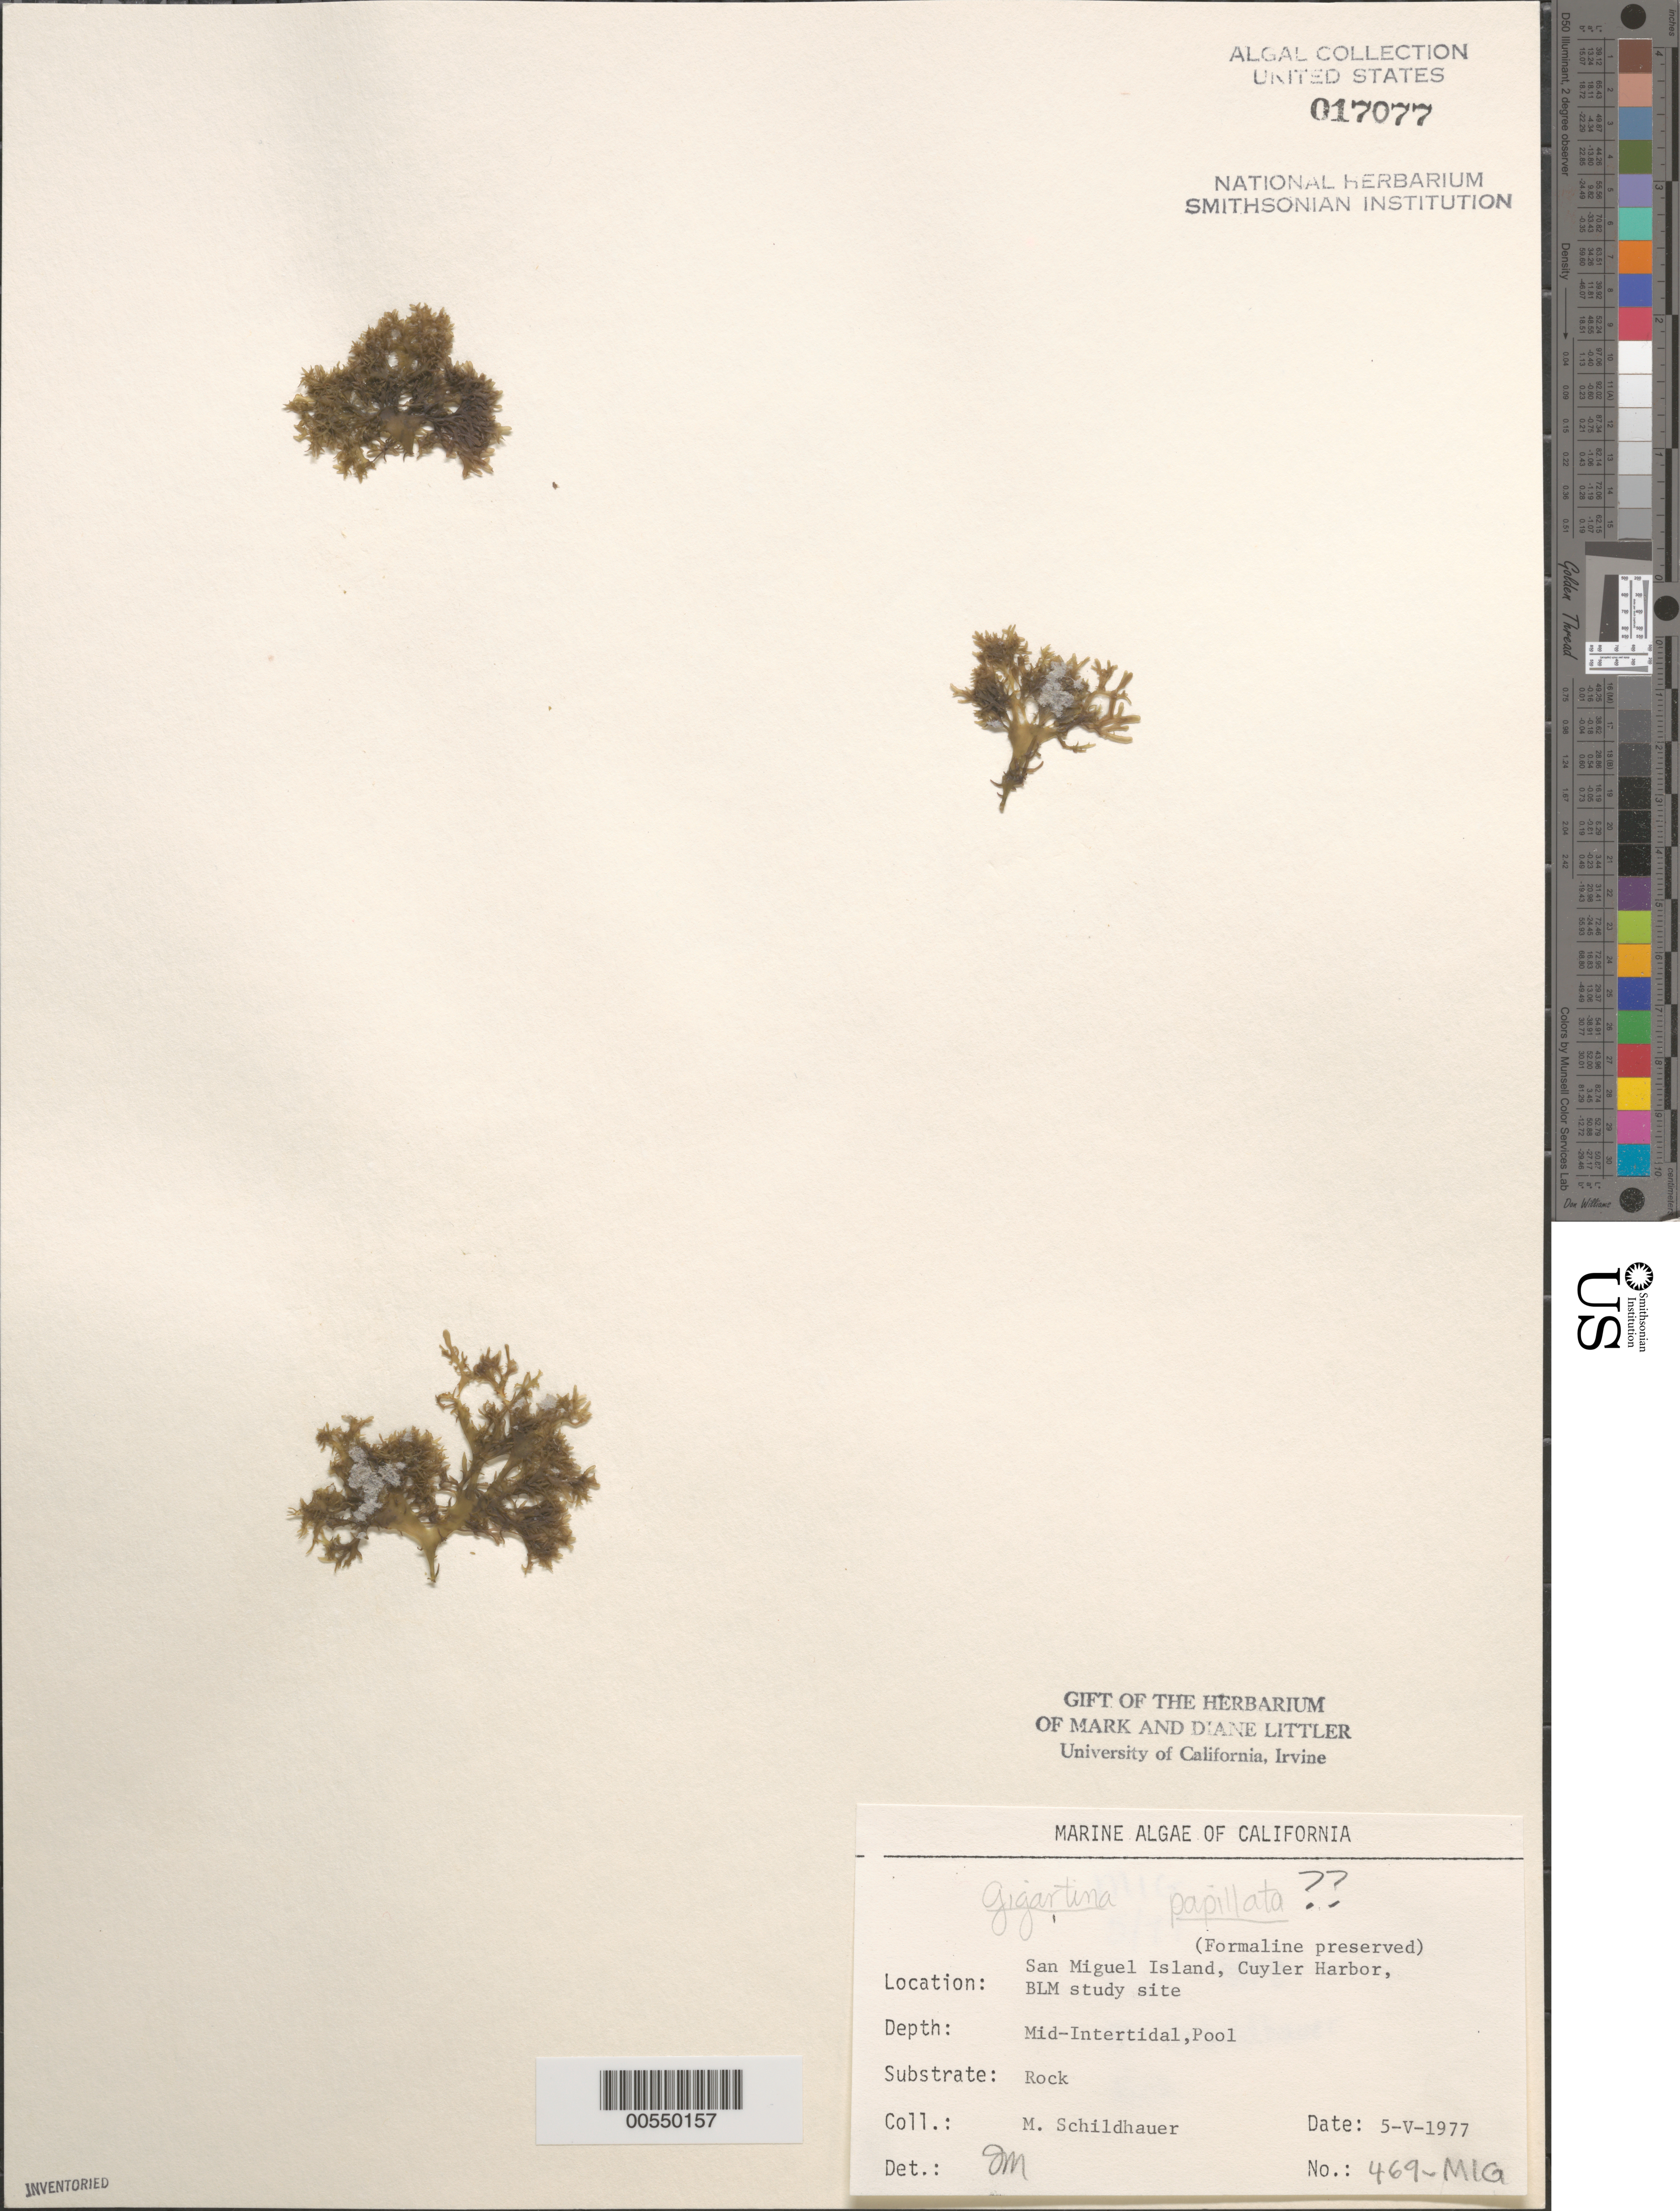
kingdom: Plantae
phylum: Rhodophyta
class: Florideophyceae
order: Gigartinales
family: Phyllophoraceae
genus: Mastocarpus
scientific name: Mastocarpus papillatus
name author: (C. Agardh) Kütz.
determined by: Algae name updating Project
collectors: M. Schildhauer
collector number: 469-MIG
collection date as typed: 05 May 1977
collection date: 1977-05-05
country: United States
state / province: California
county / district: Santa Barbara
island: San Miguel Island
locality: Cuyler Harbor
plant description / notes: BLM-SOCALBIGHT Rocky Intertidal Survey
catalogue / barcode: US 17077